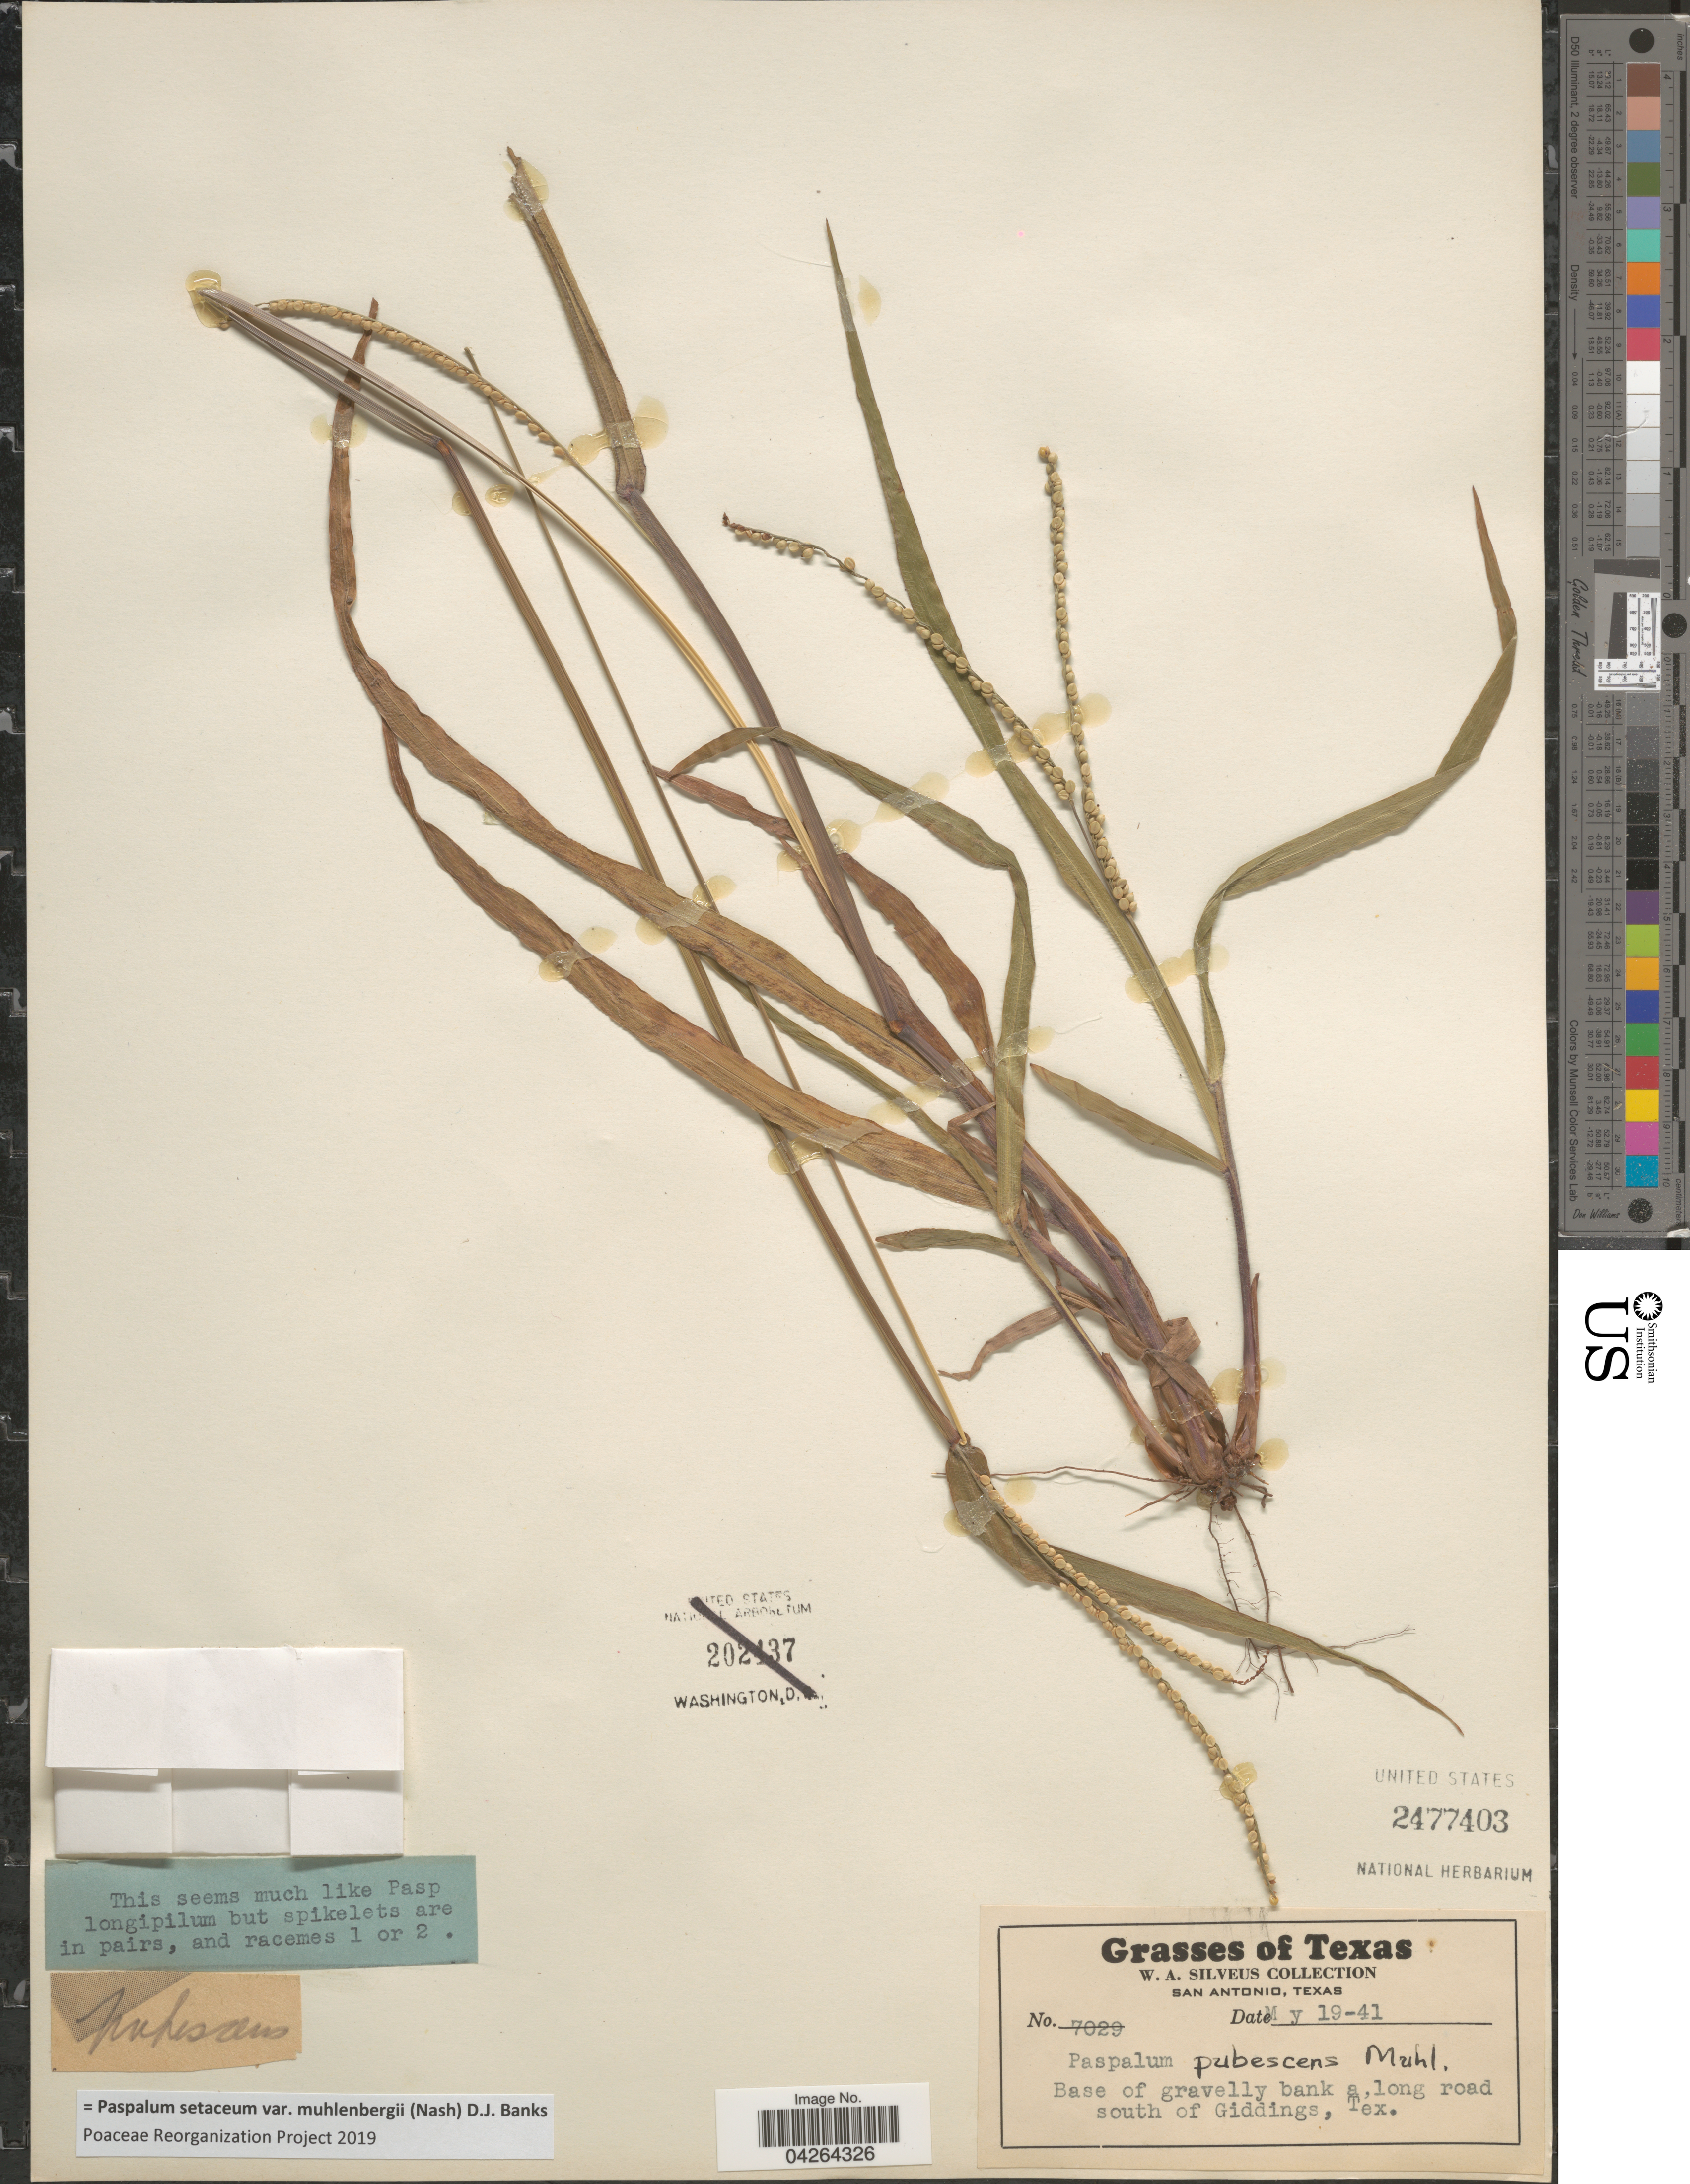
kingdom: Plantae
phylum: Tracheophyta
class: Liliopsida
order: Poales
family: Poaceae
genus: Paspalum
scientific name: Paspalum setaceum var. muhlenbergii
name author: (Nash) D.J. Banks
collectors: W. Silveus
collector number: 7029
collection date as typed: Transcribed d/m/y: 19/5/41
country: United States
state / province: Texas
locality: Base of gravelly bank along road south of Giddings.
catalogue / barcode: US 2477403